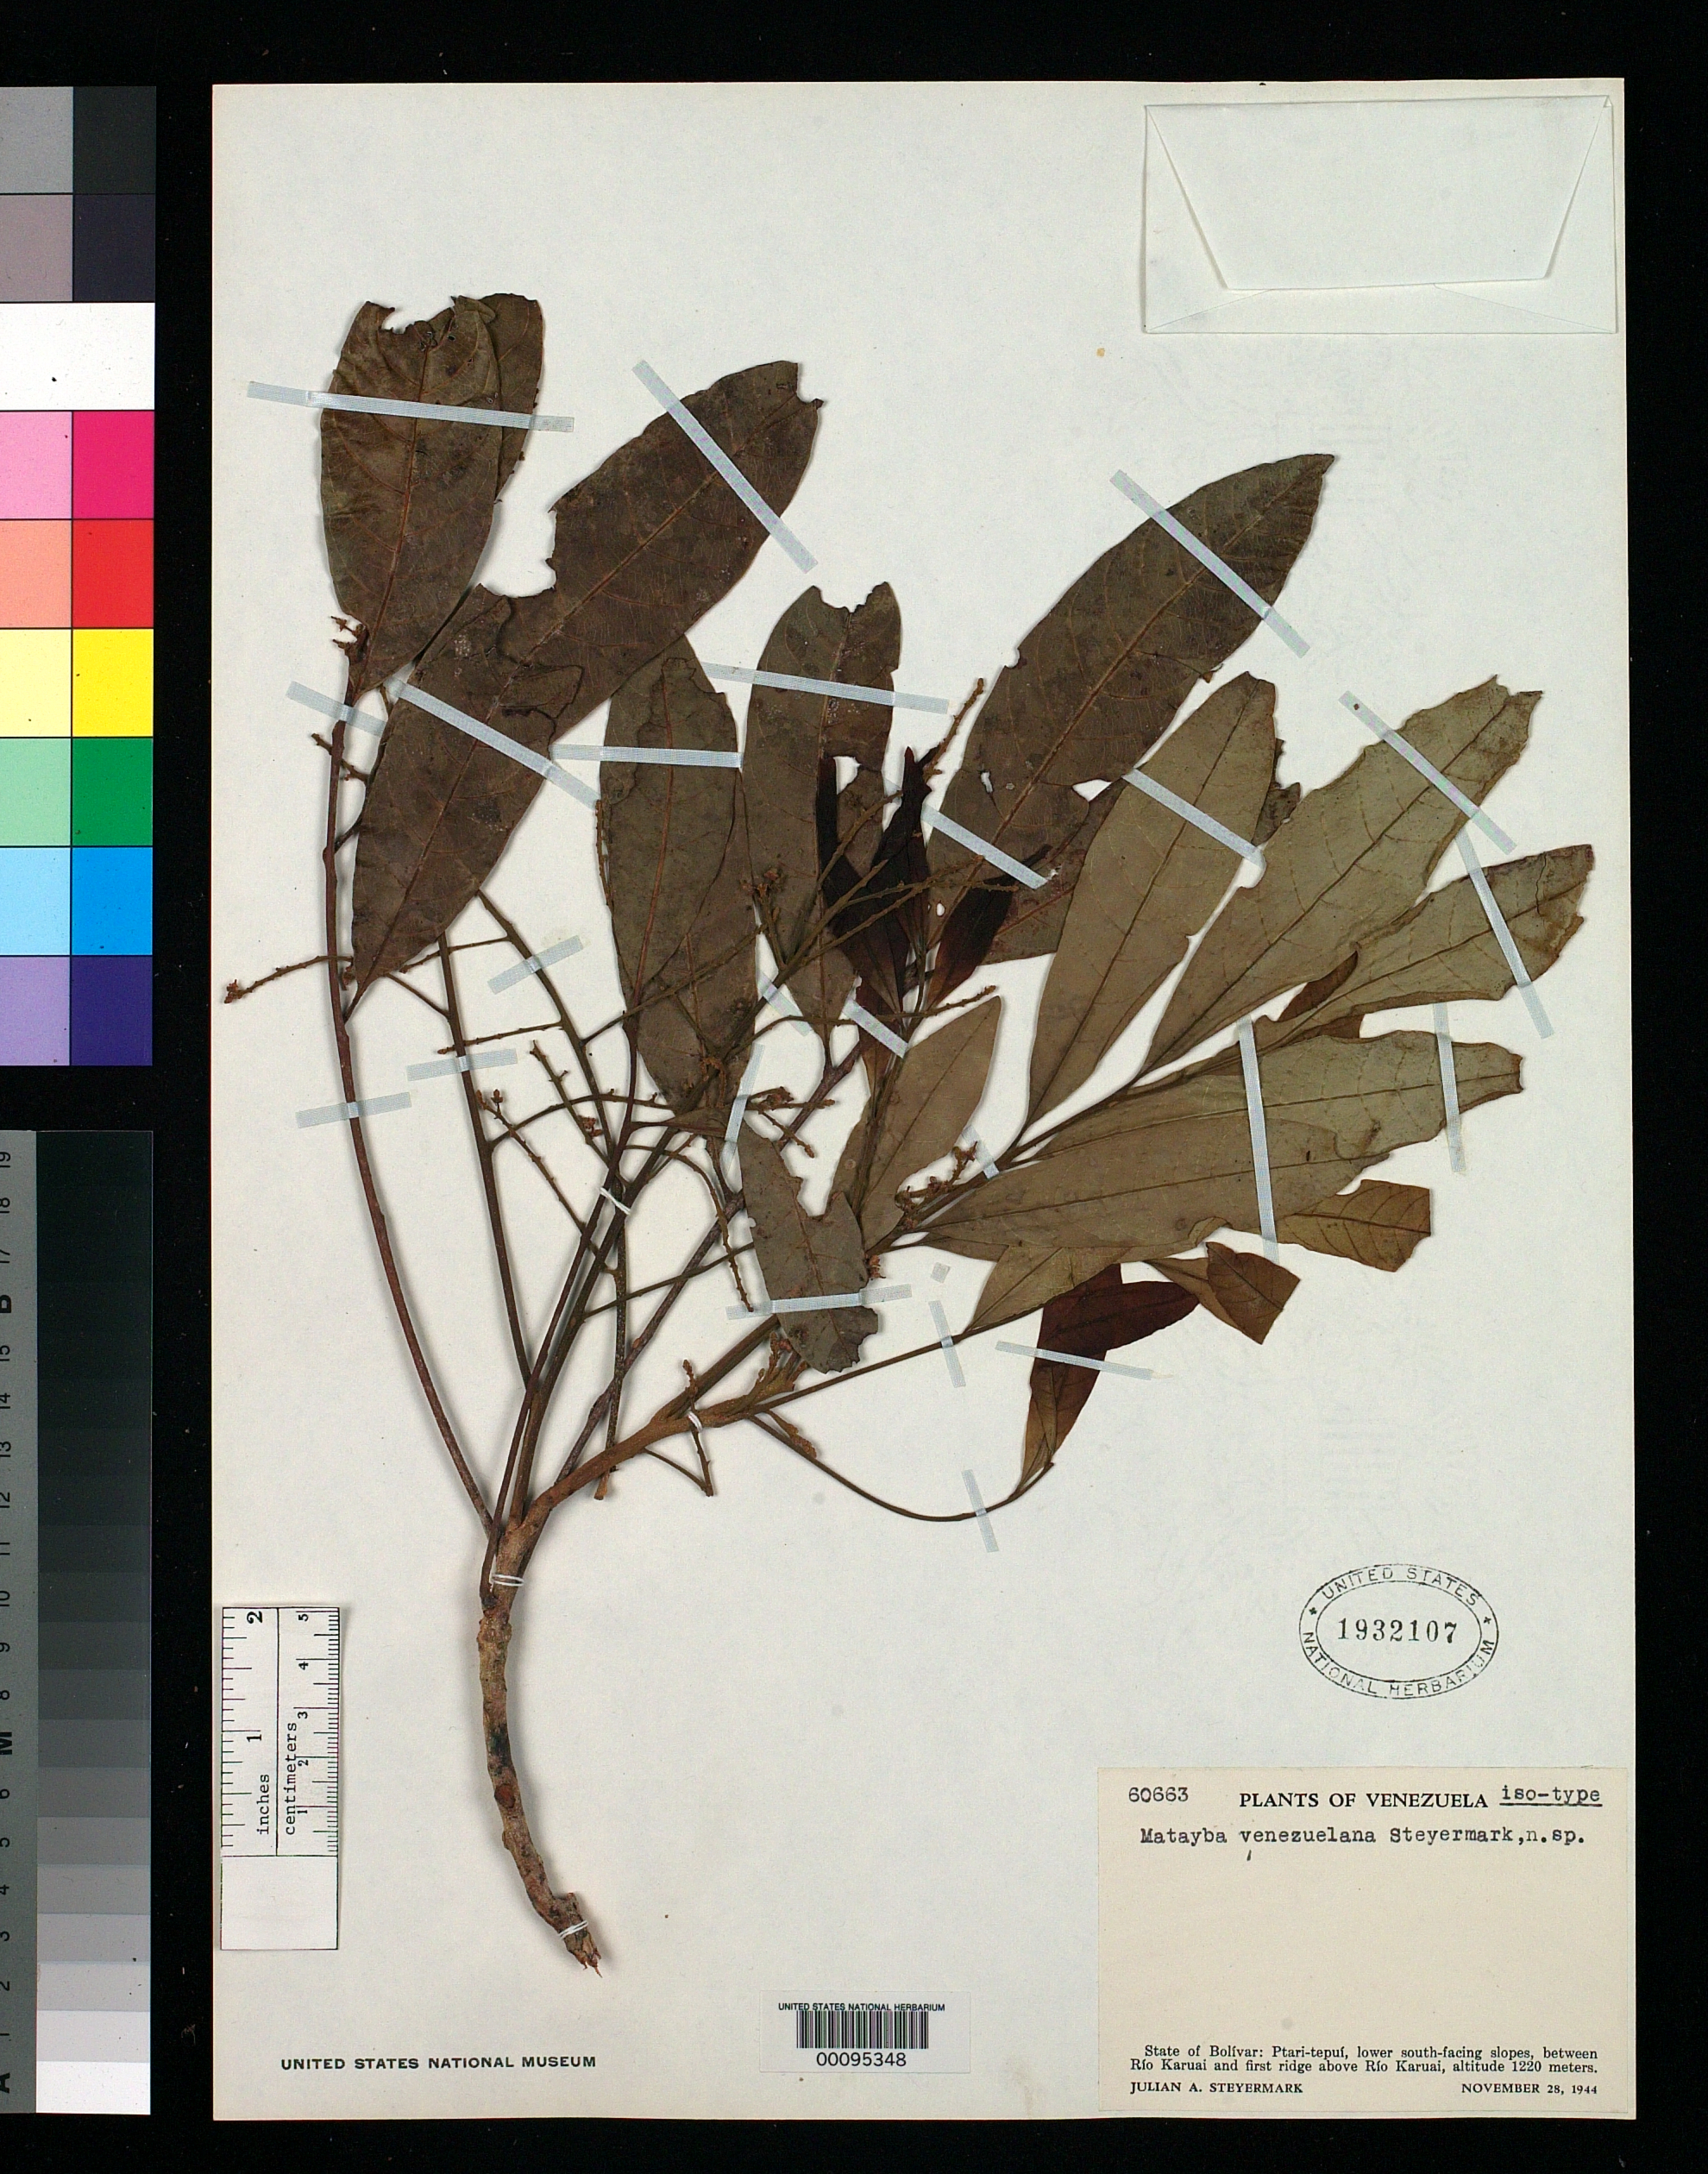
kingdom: Plantae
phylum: Tracheophyta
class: Magnoliopsida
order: Sapindales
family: Sapindaceae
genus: Matayba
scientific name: Matayba venezuelana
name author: Steyerm.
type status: Isotype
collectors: J. Steyermark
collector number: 60663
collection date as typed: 28 Nov 1944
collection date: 1944-11-28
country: Venezuela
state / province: Bolivar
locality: Ptari-tepui.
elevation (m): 1220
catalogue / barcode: US 1932107